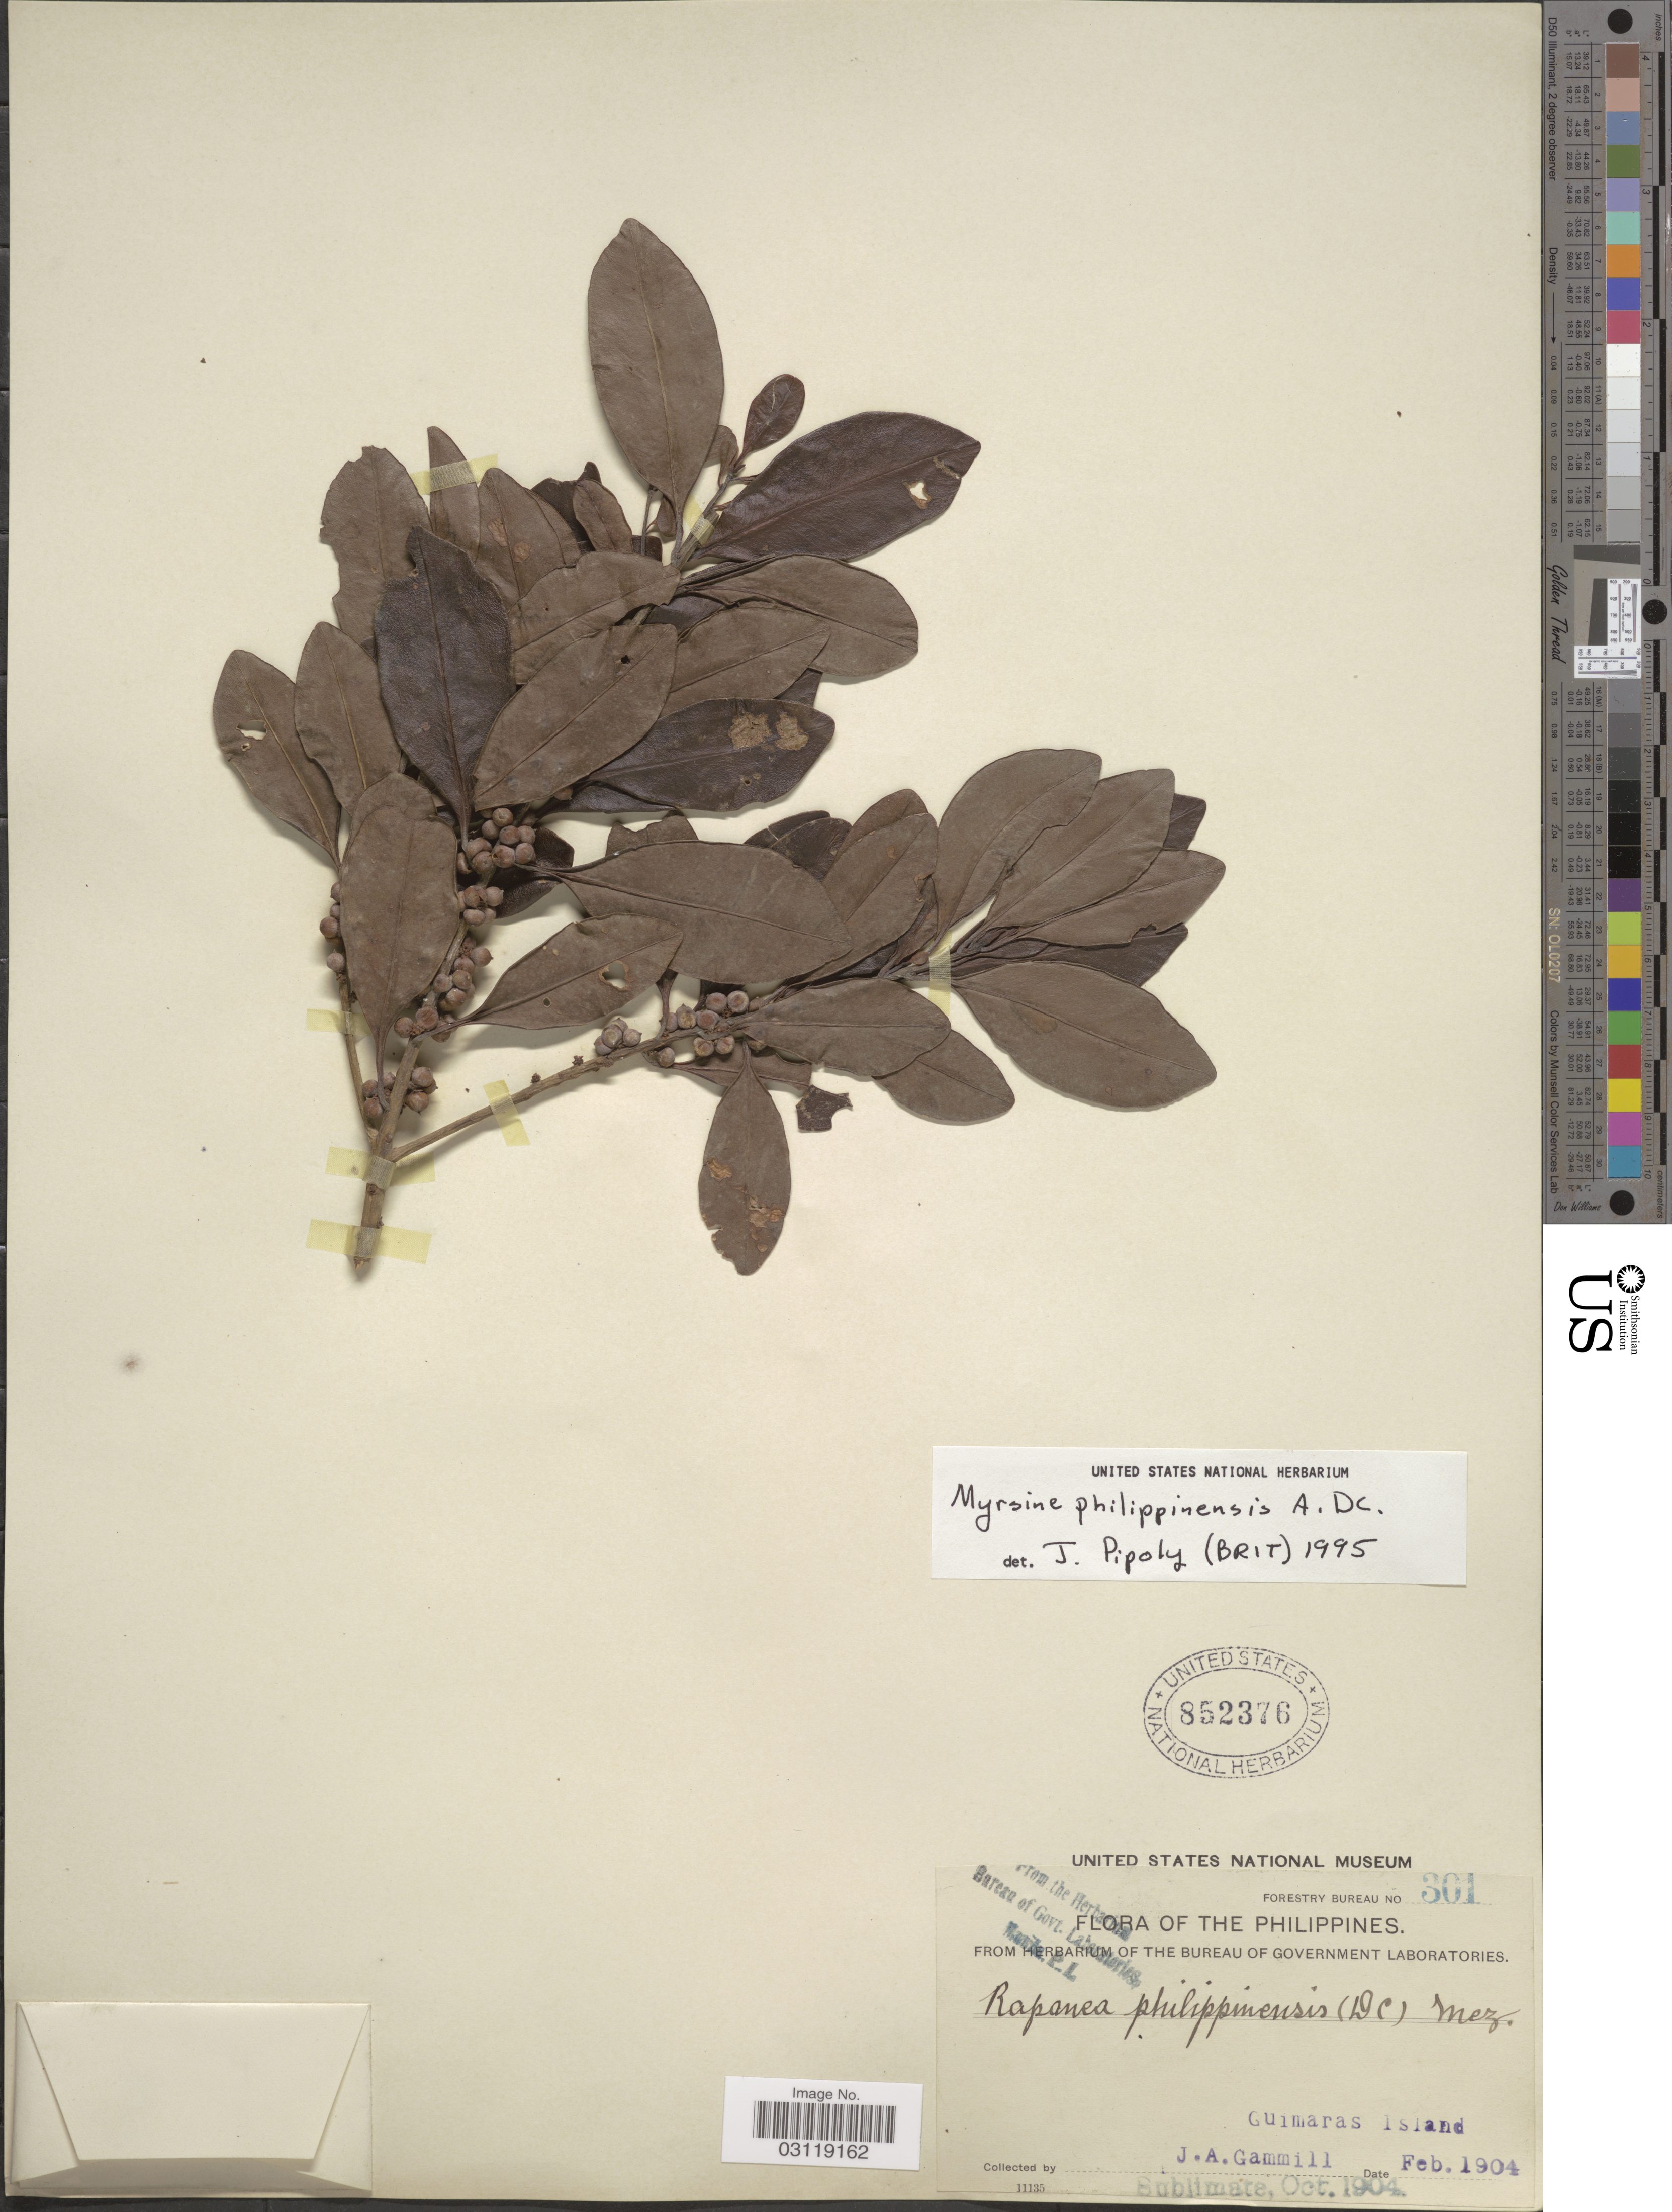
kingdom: Plantae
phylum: Tracheophyta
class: Magnoliopsida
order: Ericales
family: Primulaceae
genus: Rapanea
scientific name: Rapanea philippinensis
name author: (A. DC.) Mez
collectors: J. Gammill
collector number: Forestry Bureau 301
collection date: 1904-02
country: Philippines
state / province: Western Visayas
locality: Guimaras Island.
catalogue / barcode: US 852376